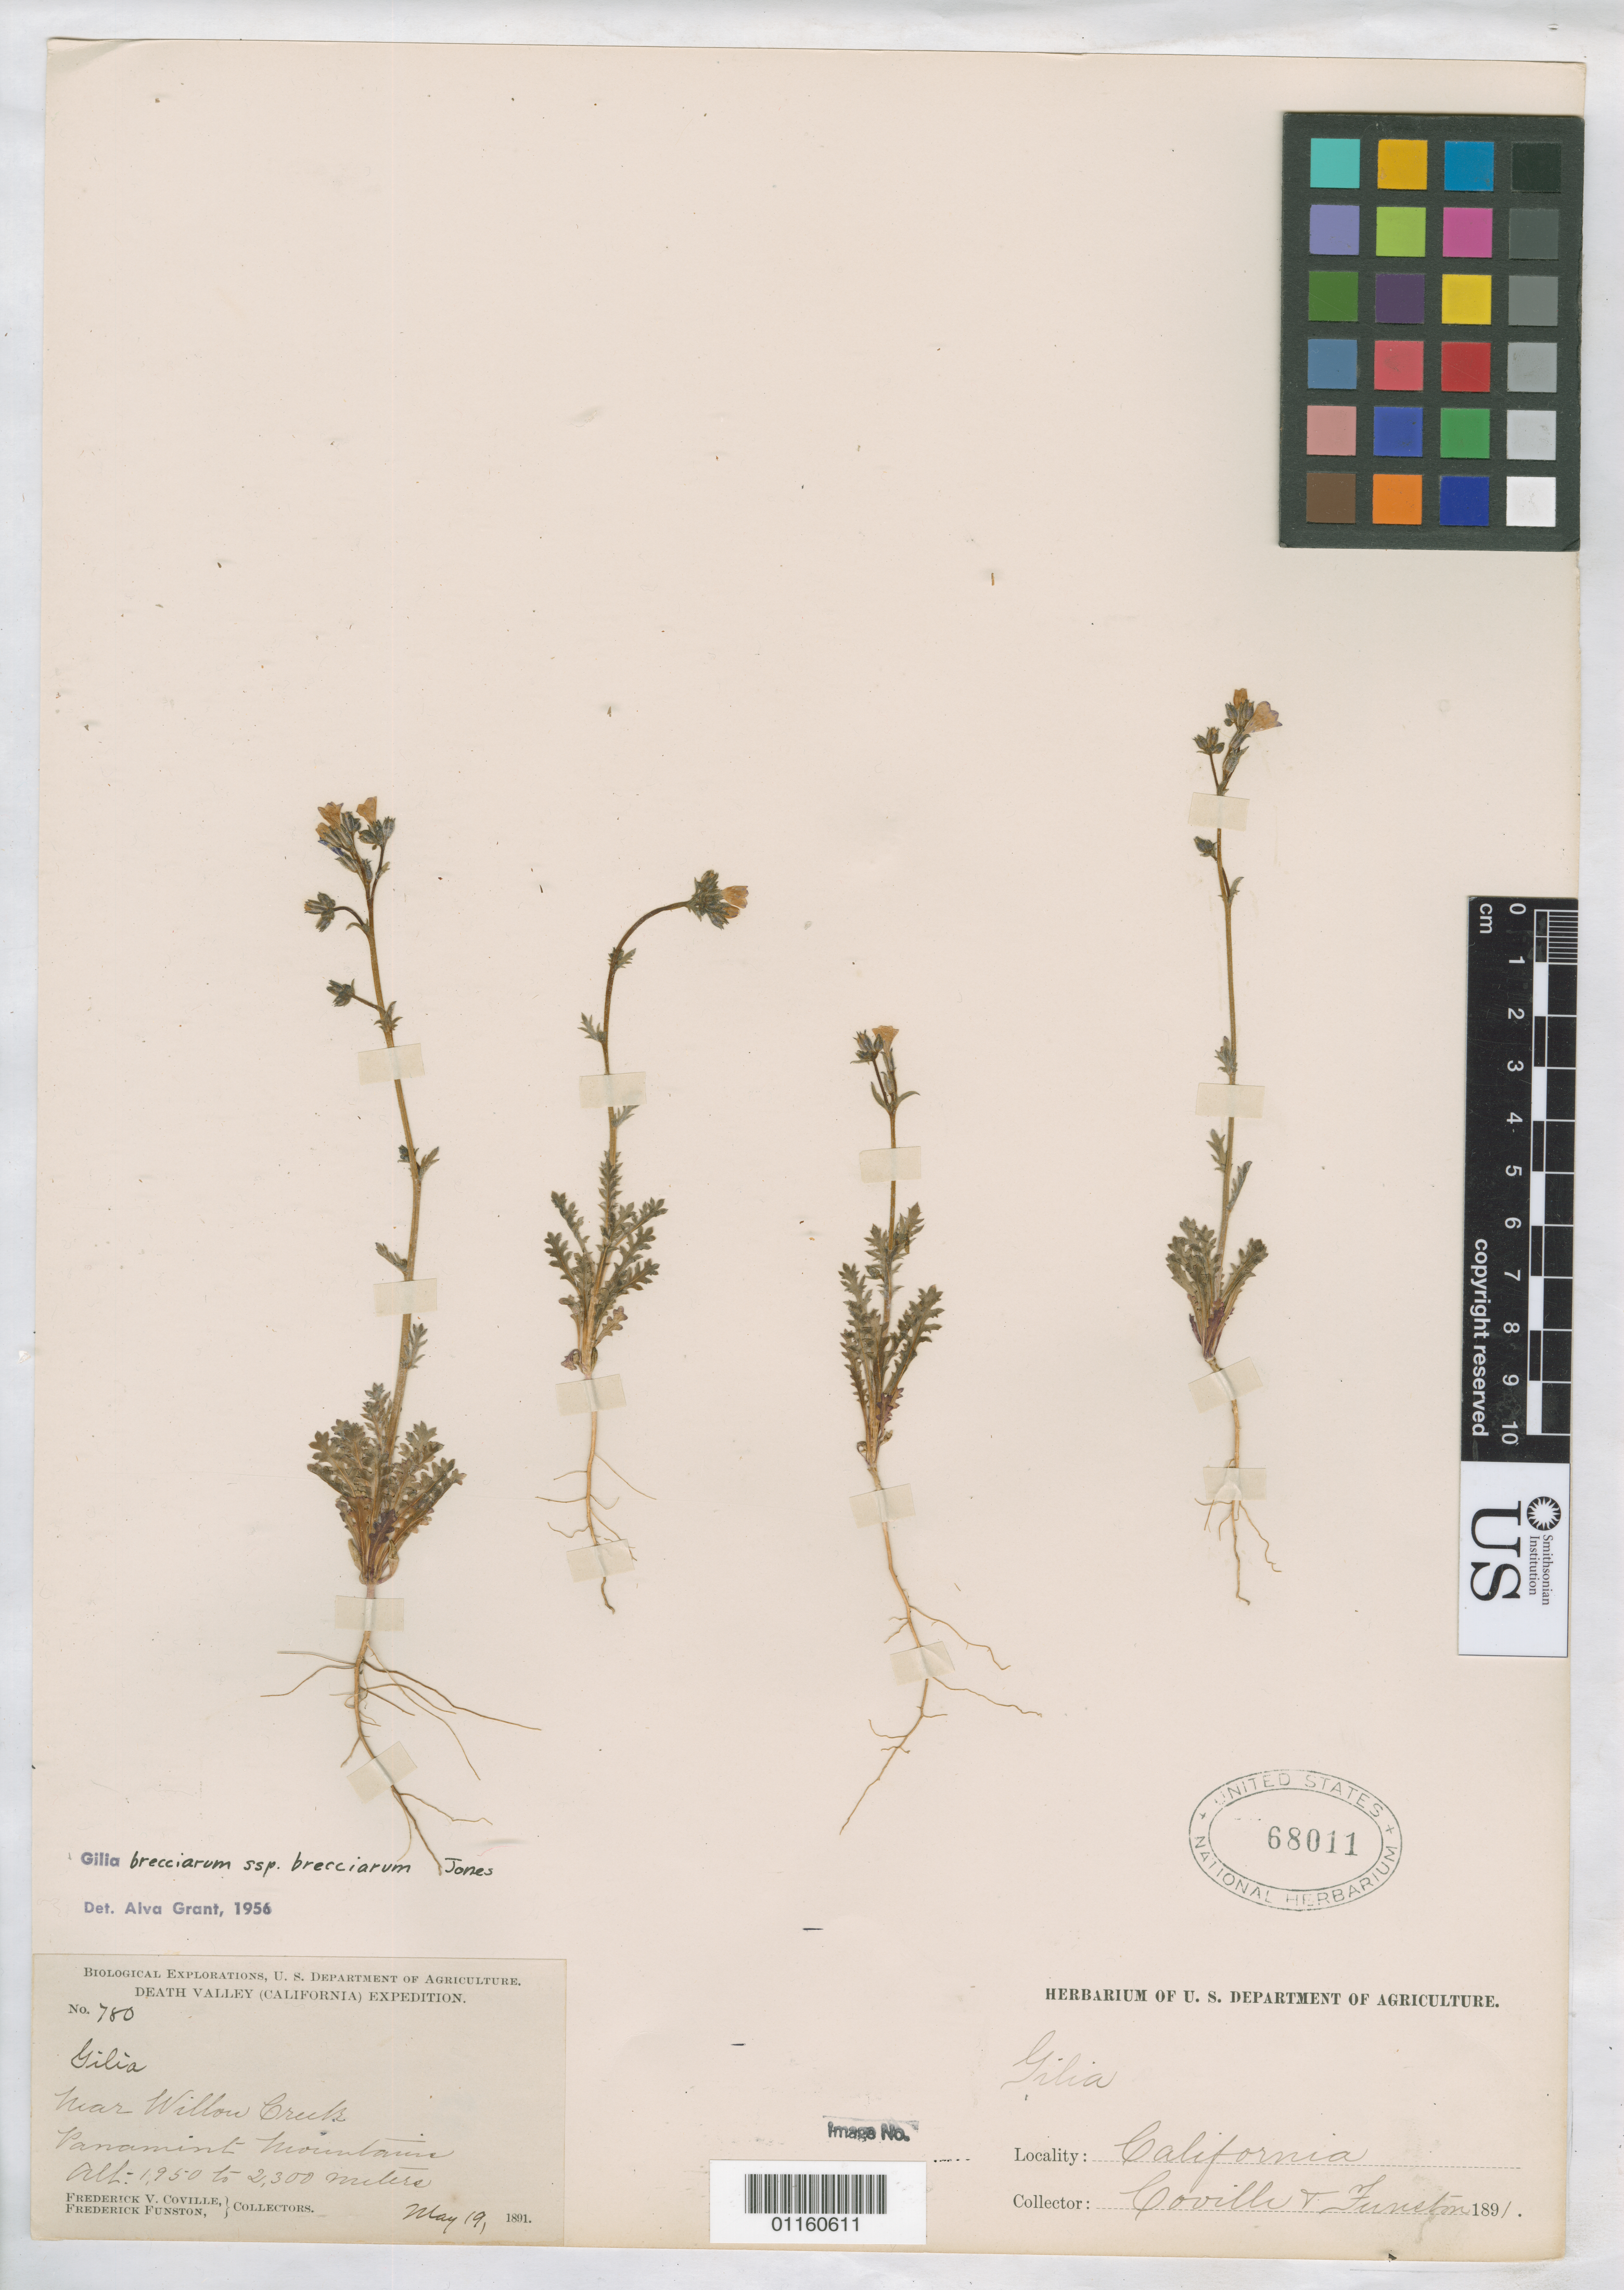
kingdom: Plantae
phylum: Tracheophyta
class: Magnoliopsida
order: Ericales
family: Polemoniaceae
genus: Gilia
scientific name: Gilia brecciarum subsp. brecciarum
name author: M.E. Jones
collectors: F. V. Coville & F. Funston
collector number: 780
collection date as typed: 19 May 1891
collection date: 1891-05-19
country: United States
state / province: California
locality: near Willow Creek, Panamint Mts.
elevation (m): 1950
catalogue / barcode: US 68011